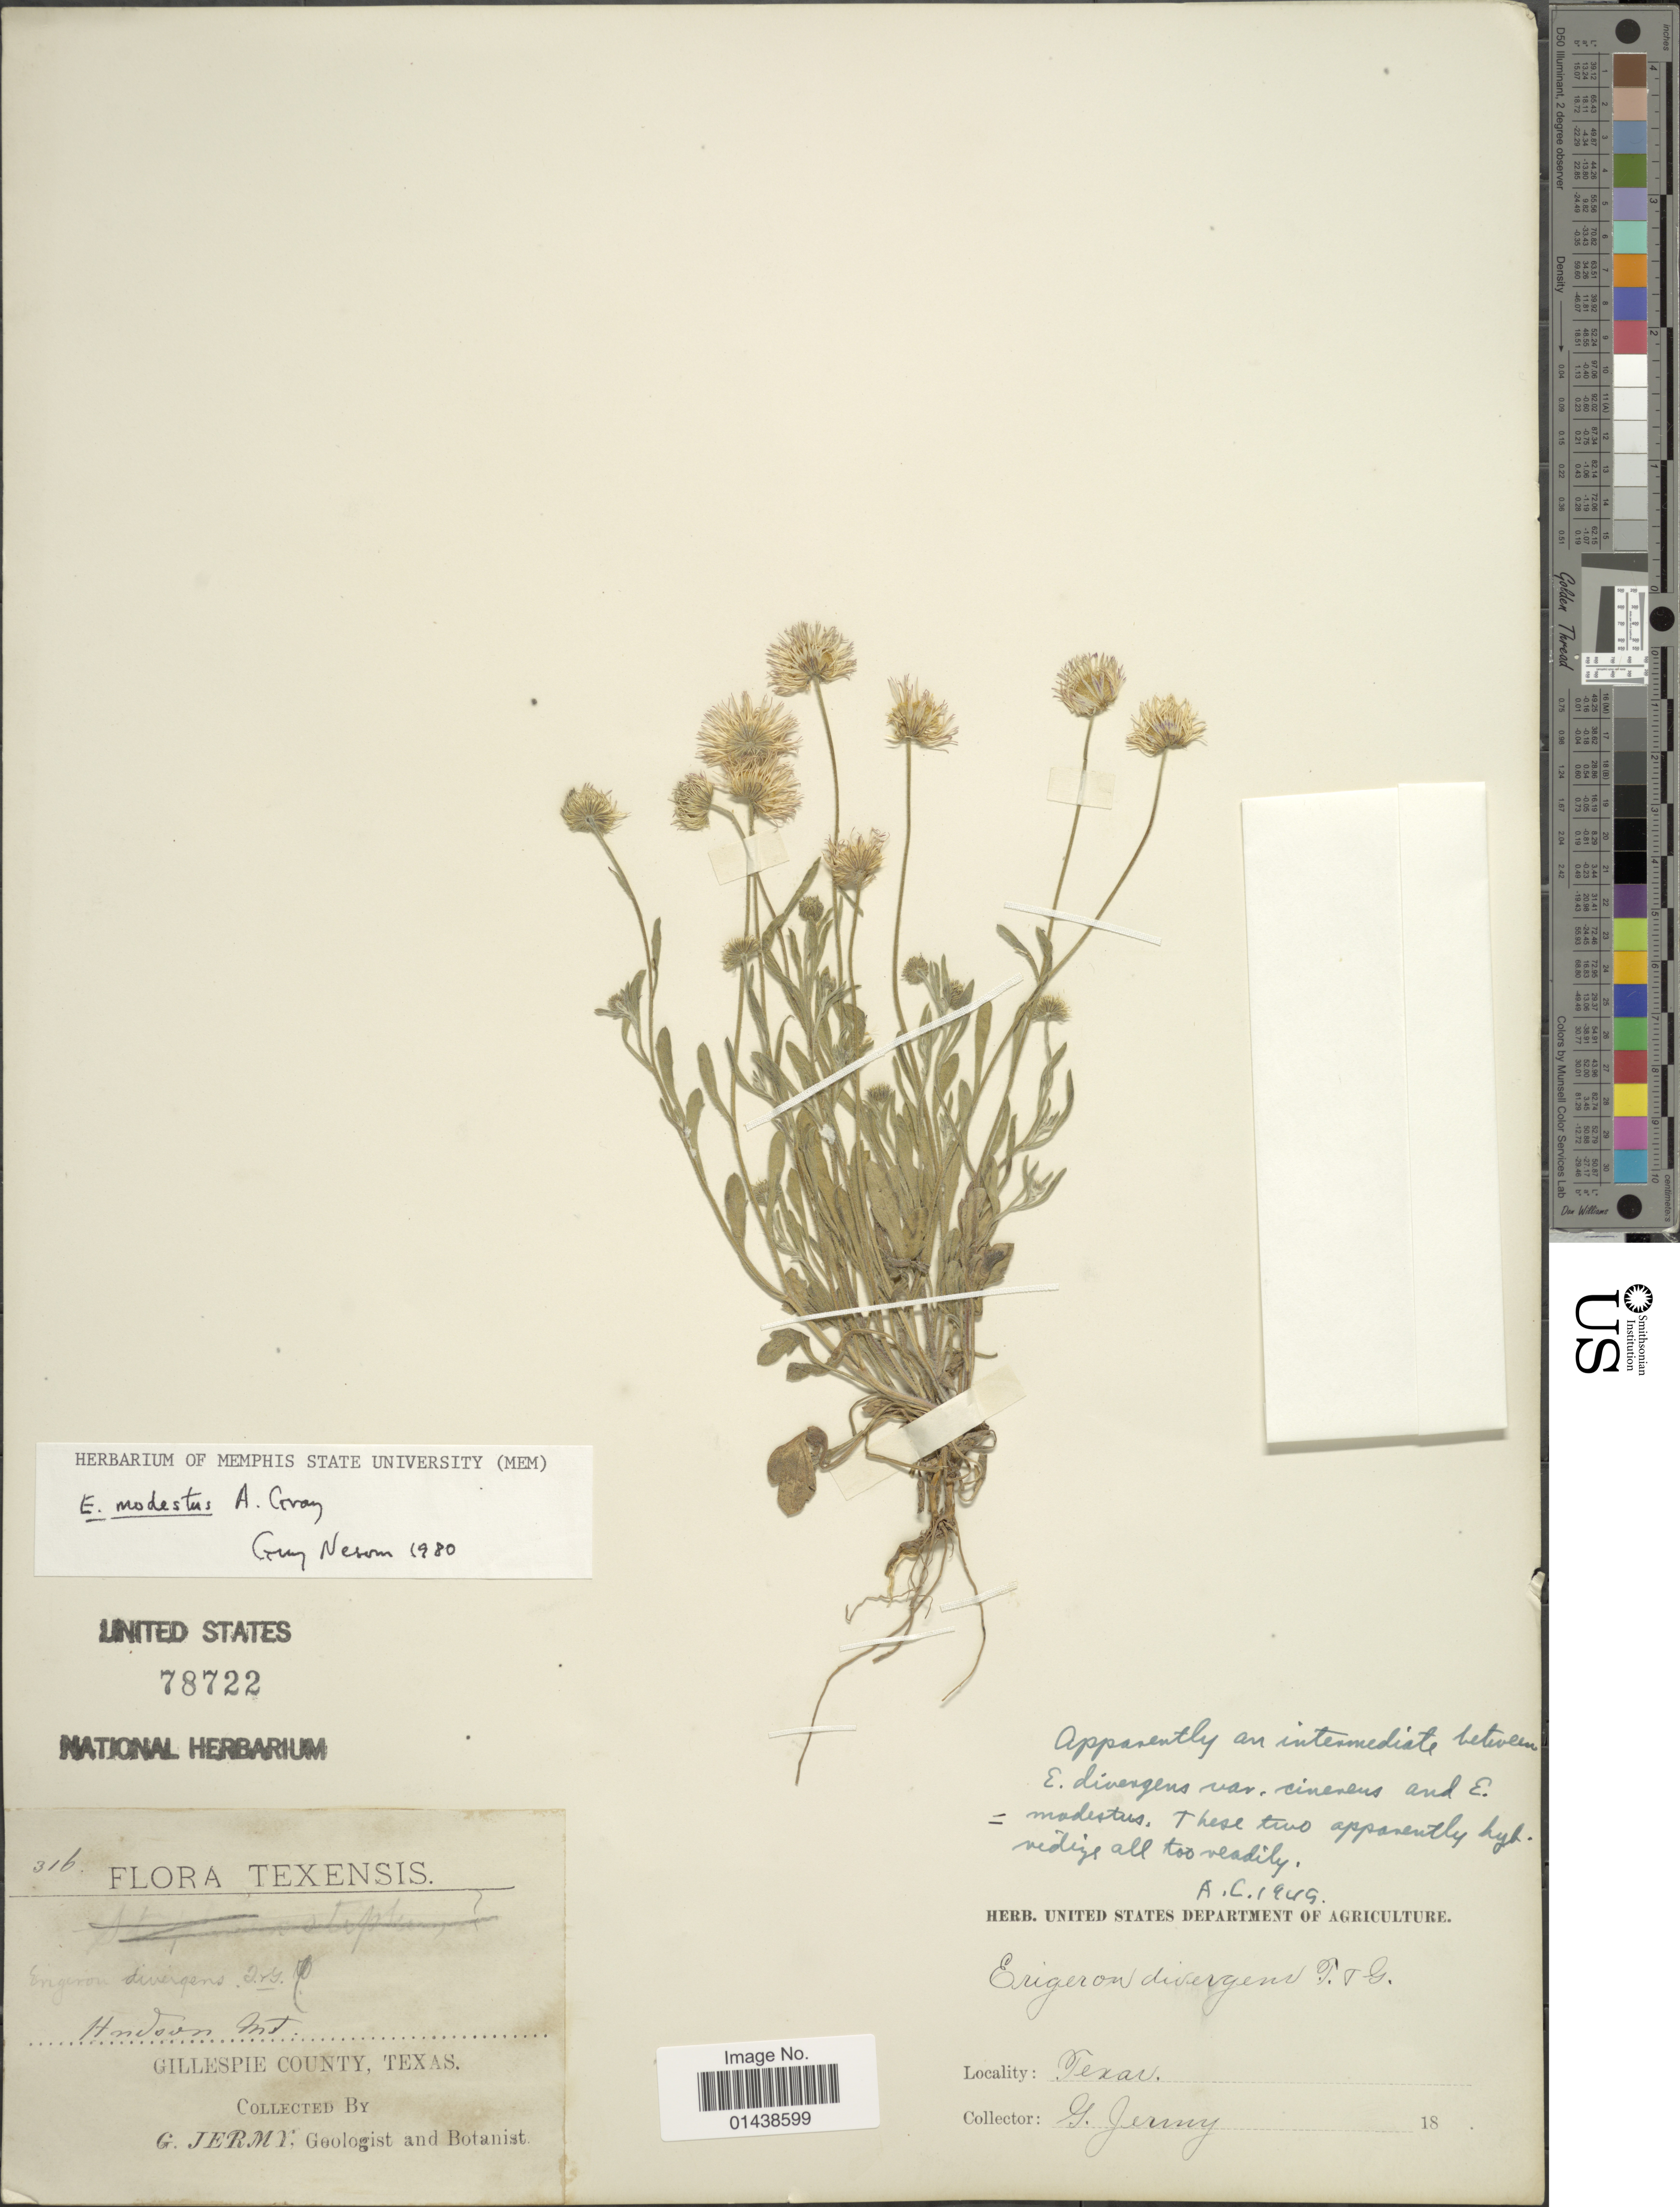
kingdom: Plantae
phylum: Tracheophyta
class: Magnoliopsida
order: Asterales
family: Asteraceae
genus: Erigeron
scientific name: Erigeron modestus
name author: A. Gray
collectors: G. Jermy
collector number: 316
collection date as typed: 18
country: United States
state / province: Texas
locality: Hndovn Mt. Gillespie County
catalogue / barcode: US 78722